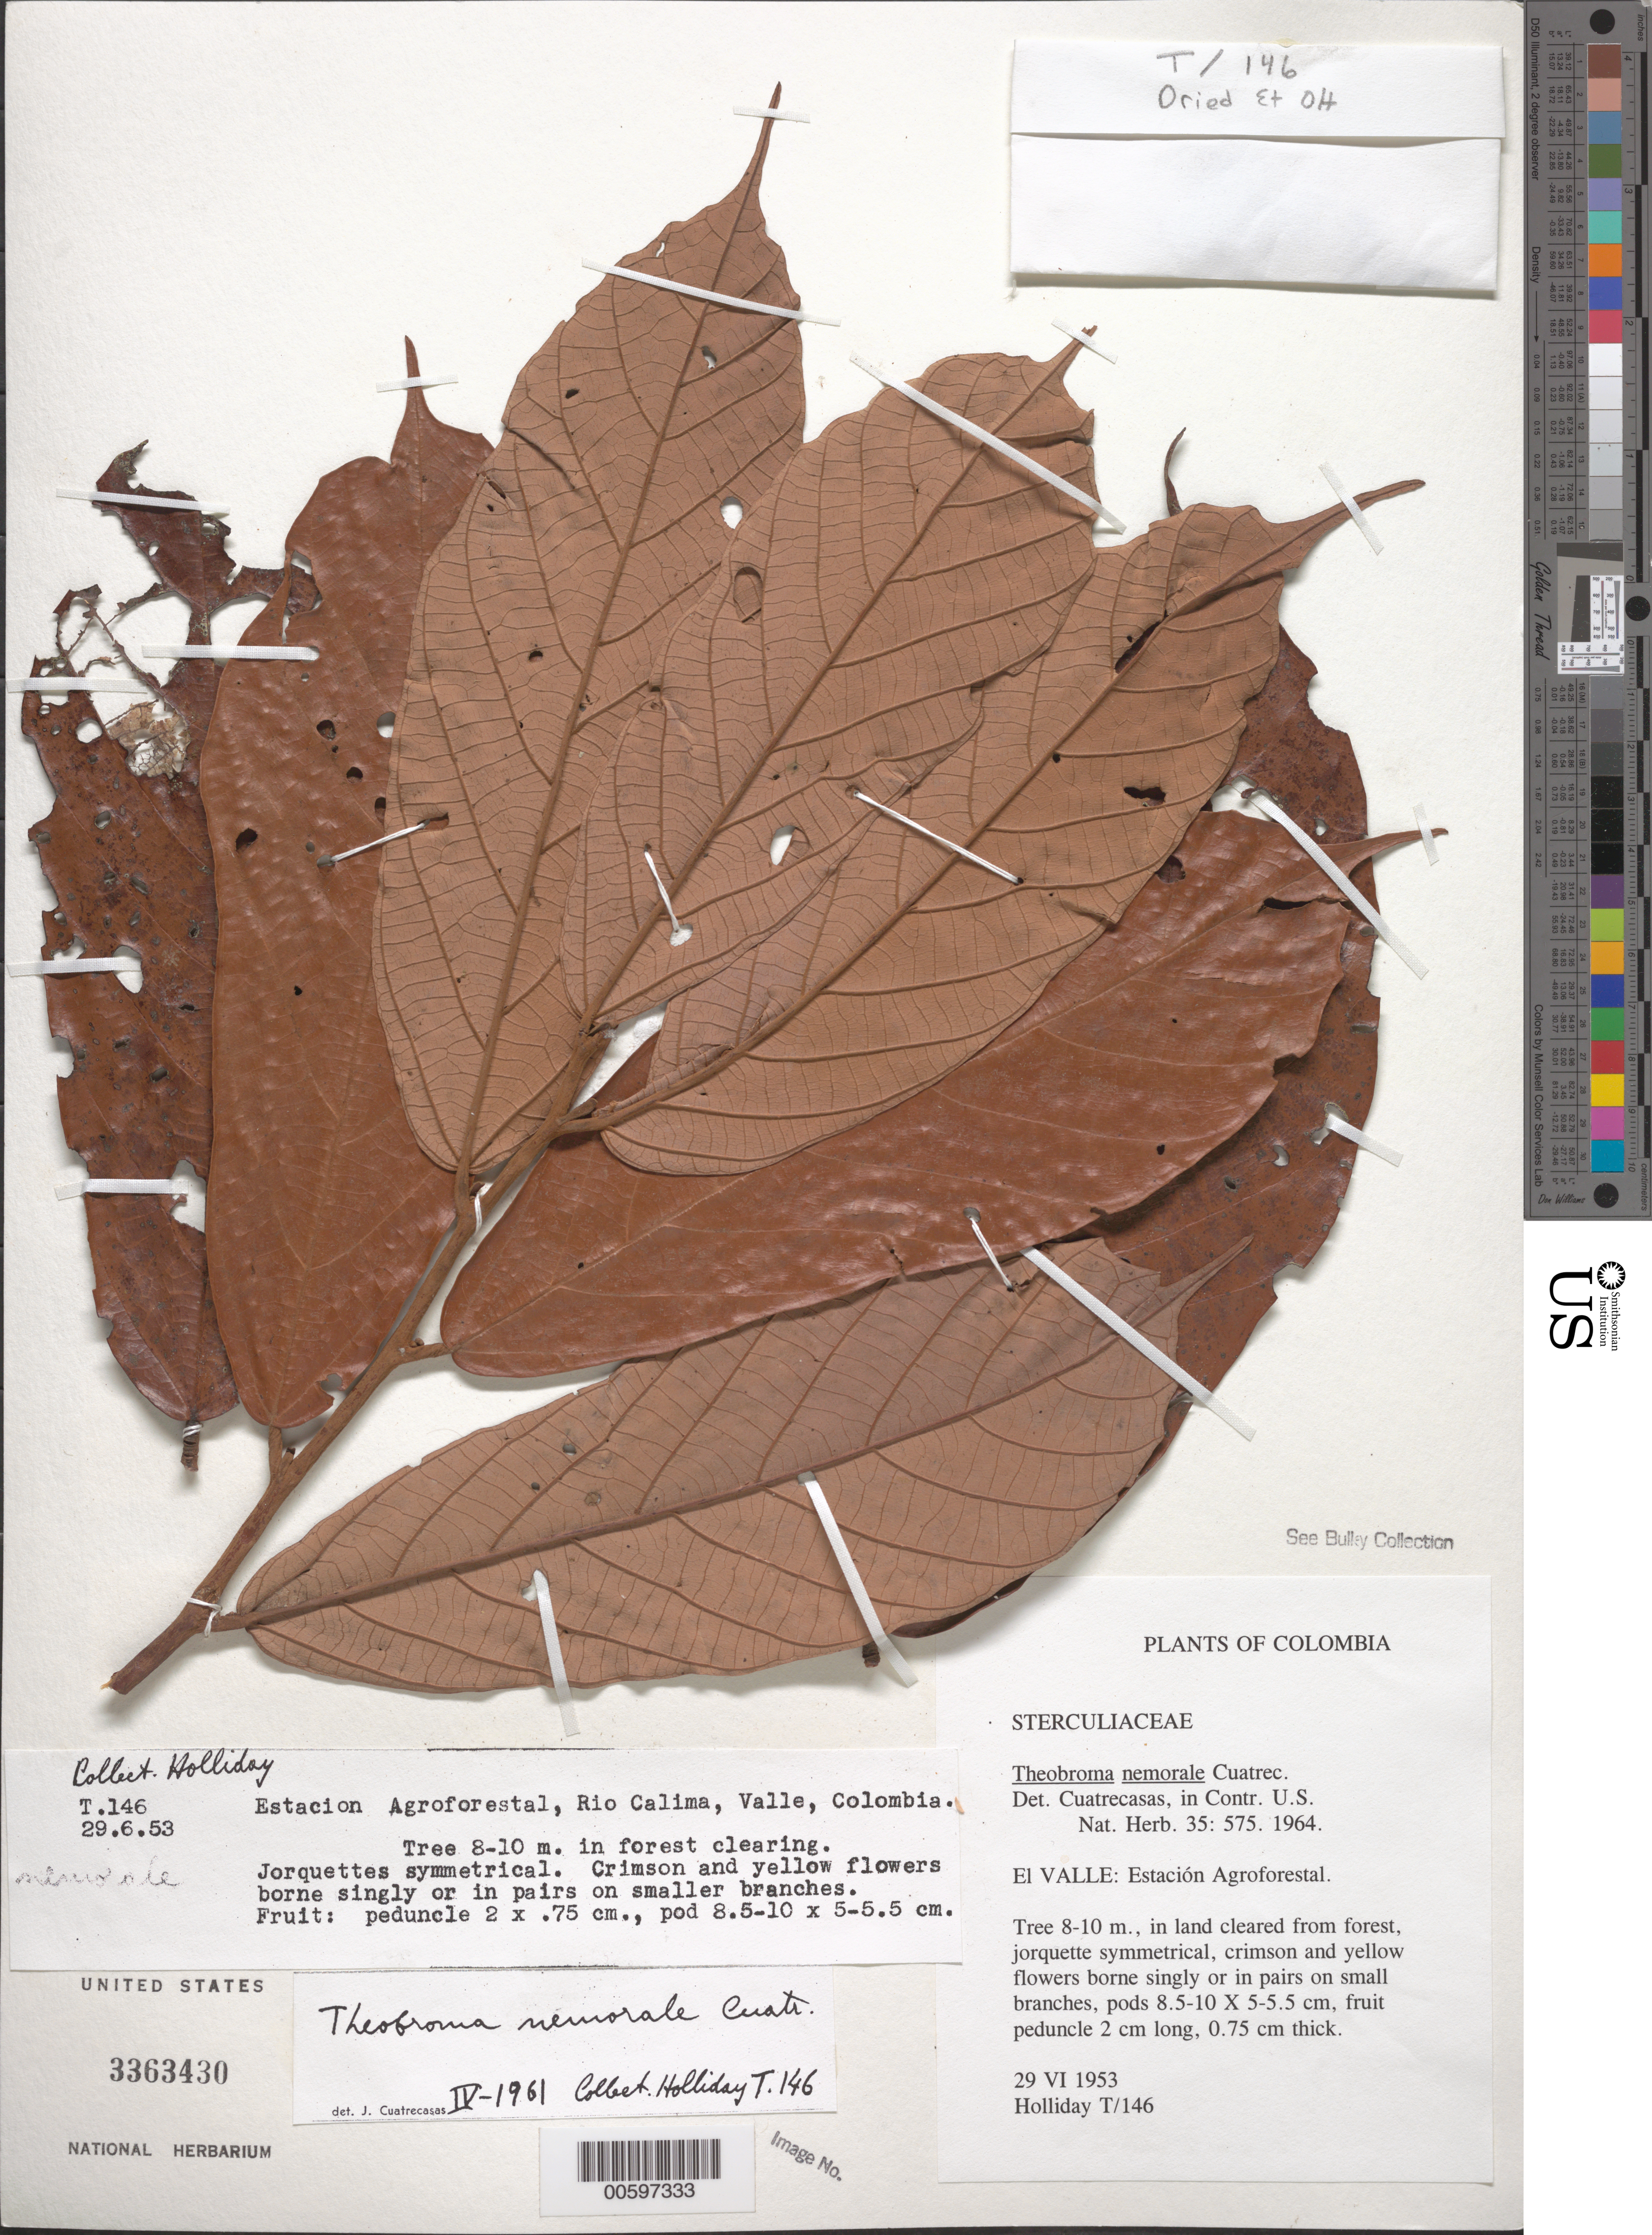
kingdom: Plantae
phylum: Tracheophyta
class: Magnoliopsida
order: Malvales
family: Malvaceae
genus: Theobroma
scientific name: Theobroma nemorale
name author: Cuatrec.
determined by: Cuatrecasas, J.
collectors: P. C. Holliday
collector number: T/146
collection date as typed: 29 Jun 1953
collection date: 1953-06-29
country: Colombia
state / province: Valle del Cauca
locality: Estación Agroforestal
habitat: Land cleared from forest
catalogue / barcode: US 3363430